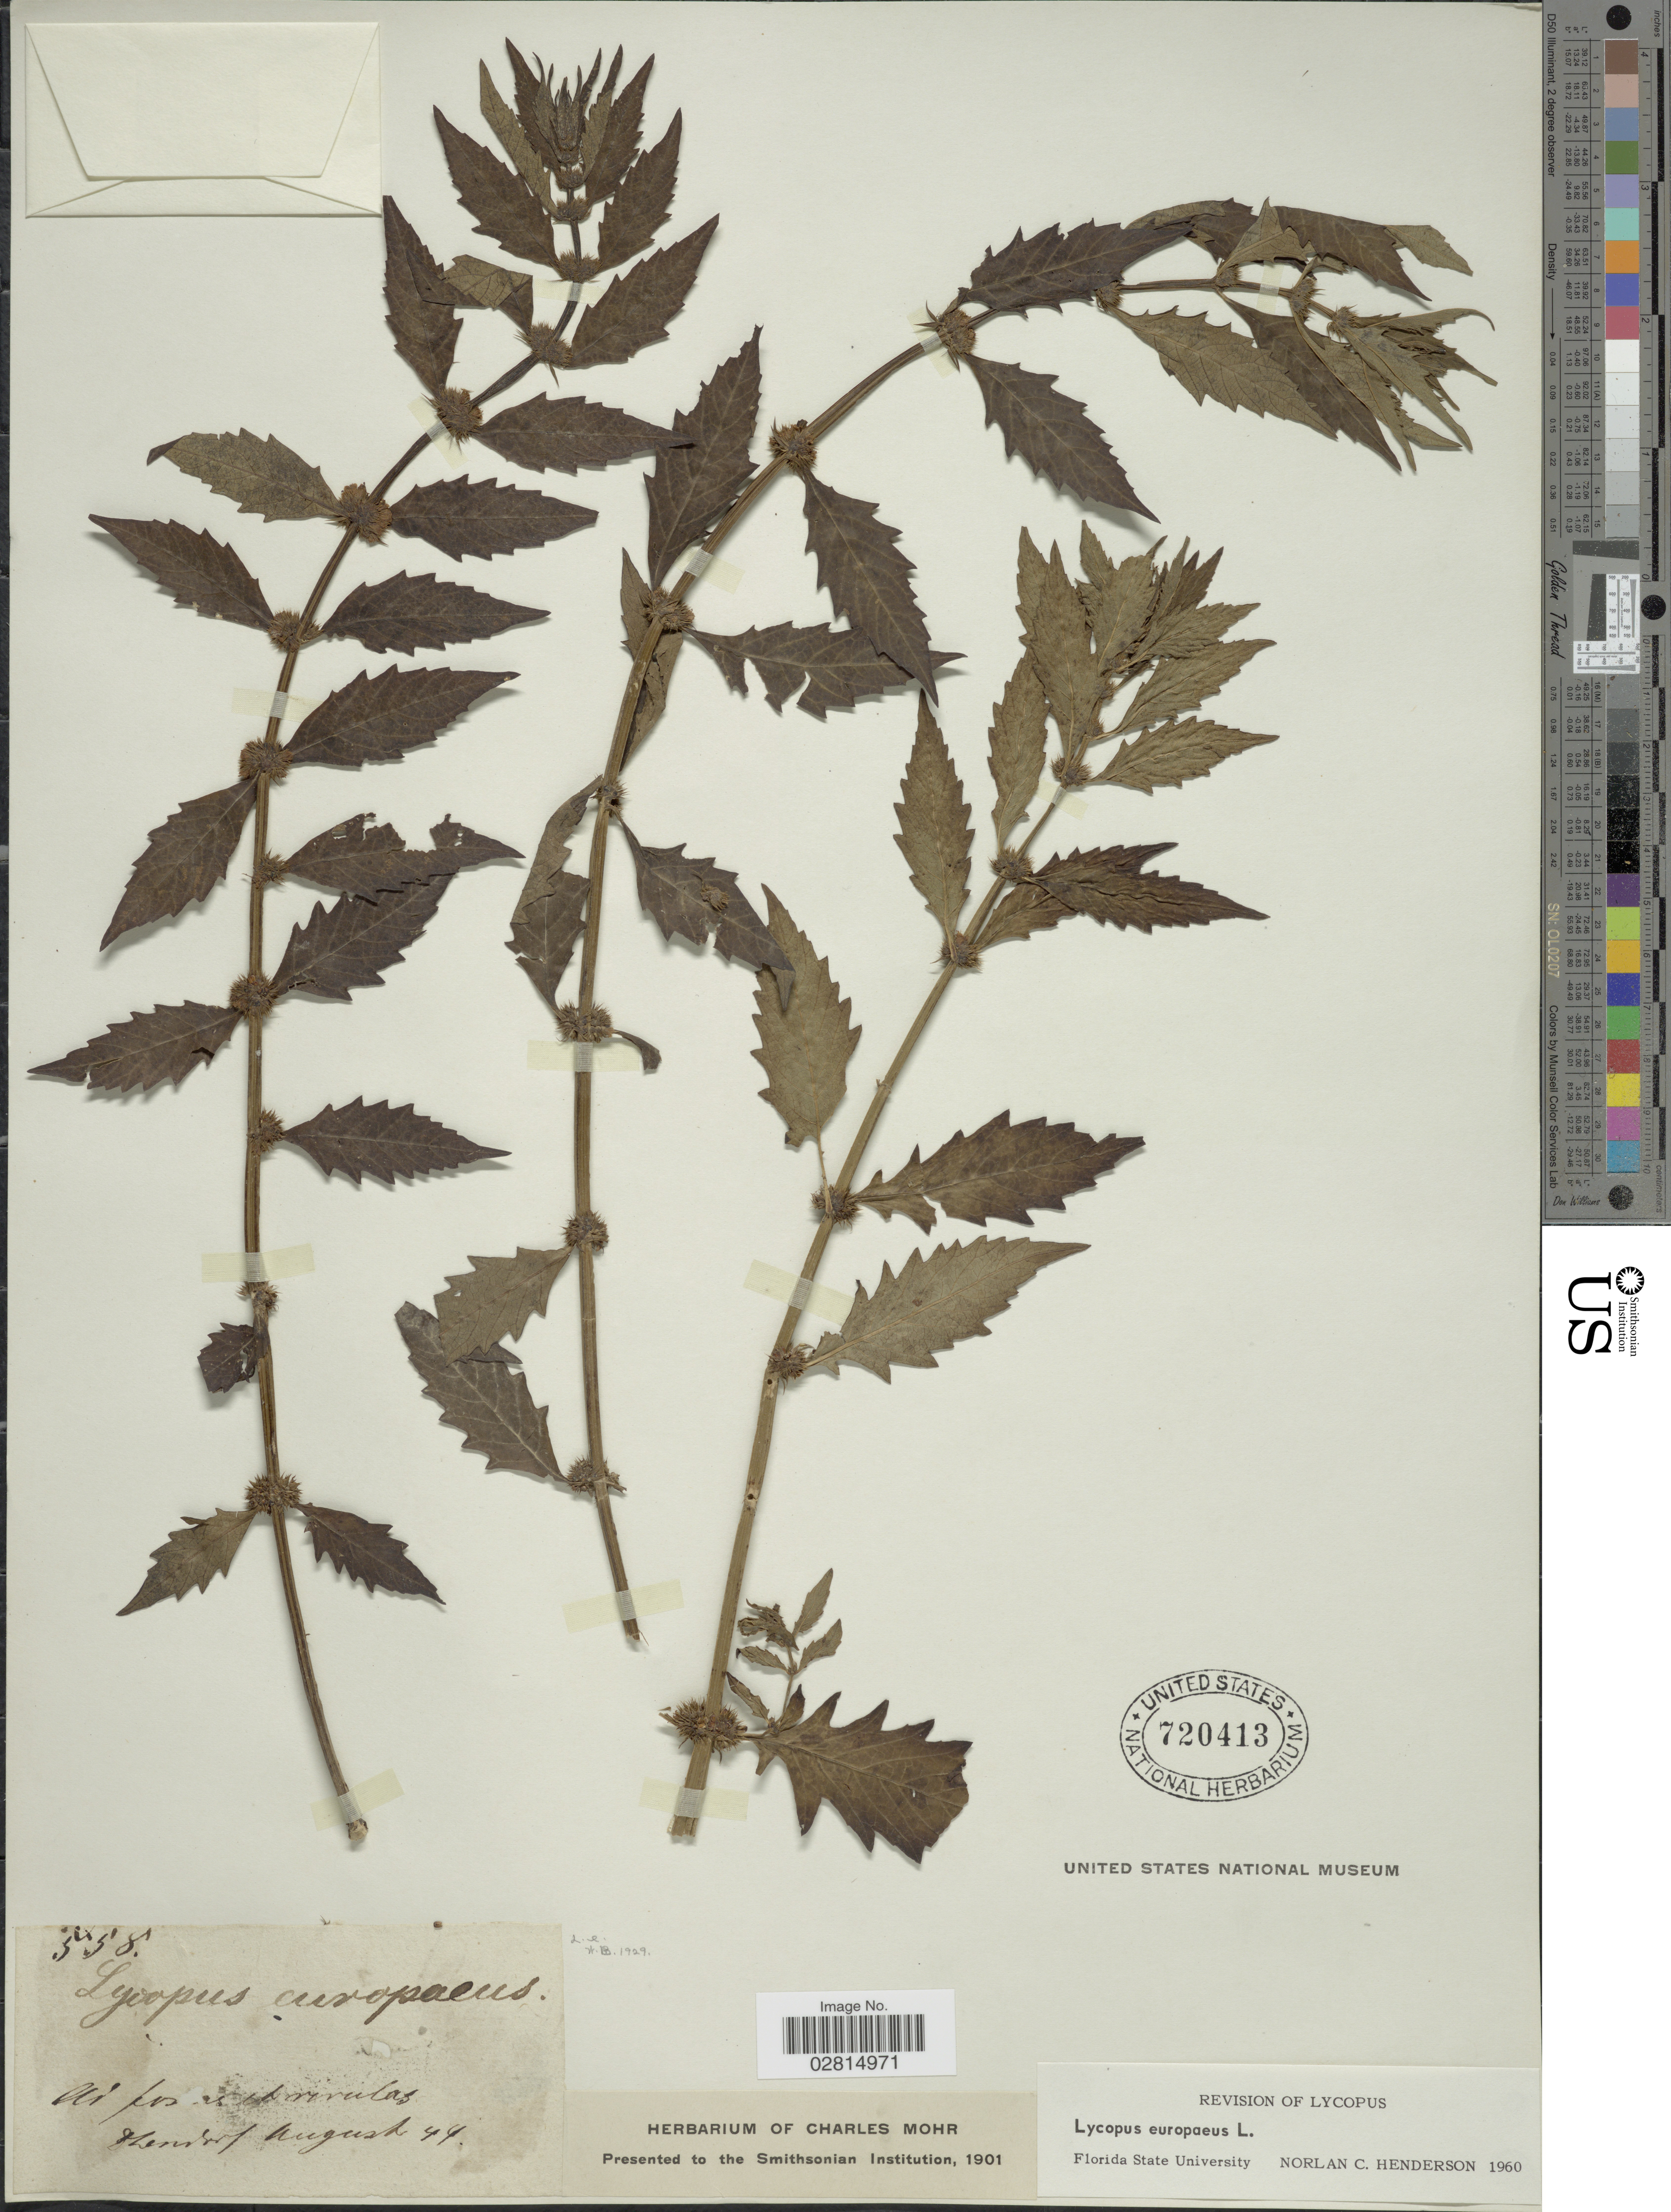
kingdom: Plantae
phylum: Tracheophyta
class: Magnoliopsida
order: Lamiales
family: Lamiaceae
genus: Lycopus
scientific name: Lycopus europaeus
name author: L.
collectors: Dhendorf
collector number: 358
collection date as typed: Transcribed d/m/y: /8/44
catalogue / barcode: US 720413